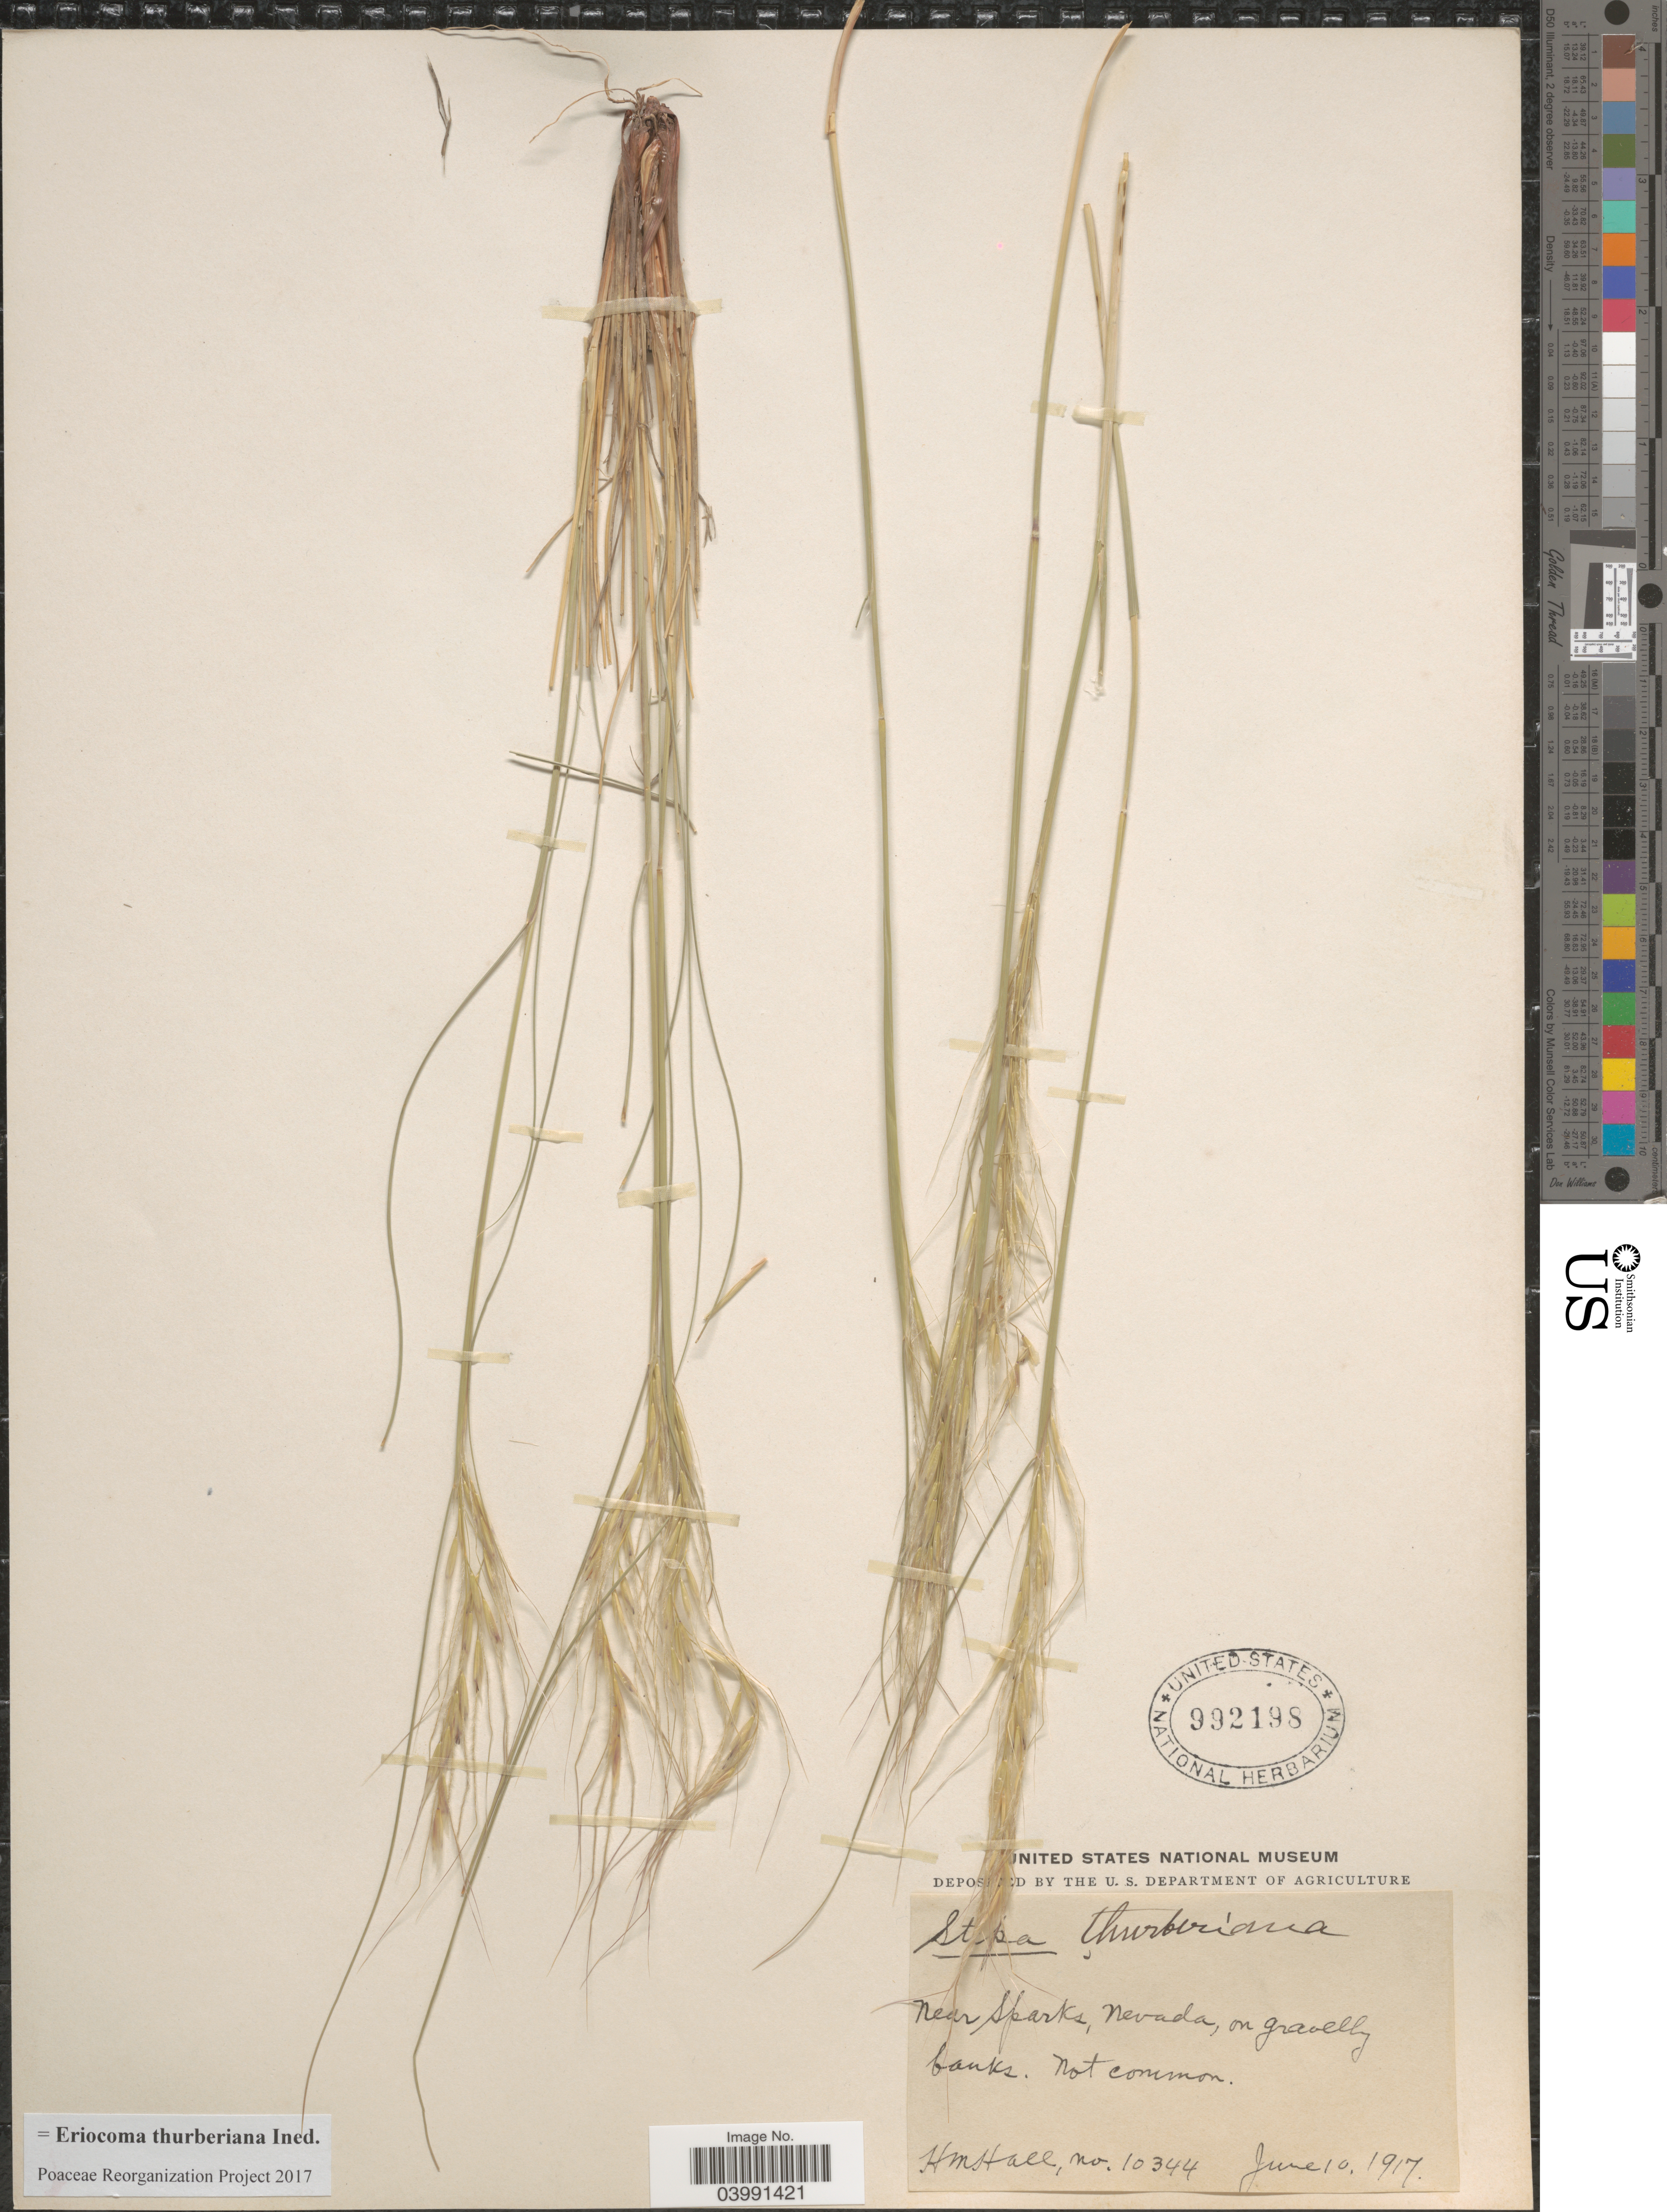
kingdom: Plantae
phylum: Tracheophyta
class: Liliopsida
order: Poales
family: Poaceae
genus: Eriocoma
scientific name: Eriocoma thurberiana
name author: (Piper) Romasch.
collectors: H. M. Hall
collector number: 10344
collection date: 1917-06-10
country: United States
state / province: Nevada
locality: Near Sparks.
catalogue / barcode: US 992198